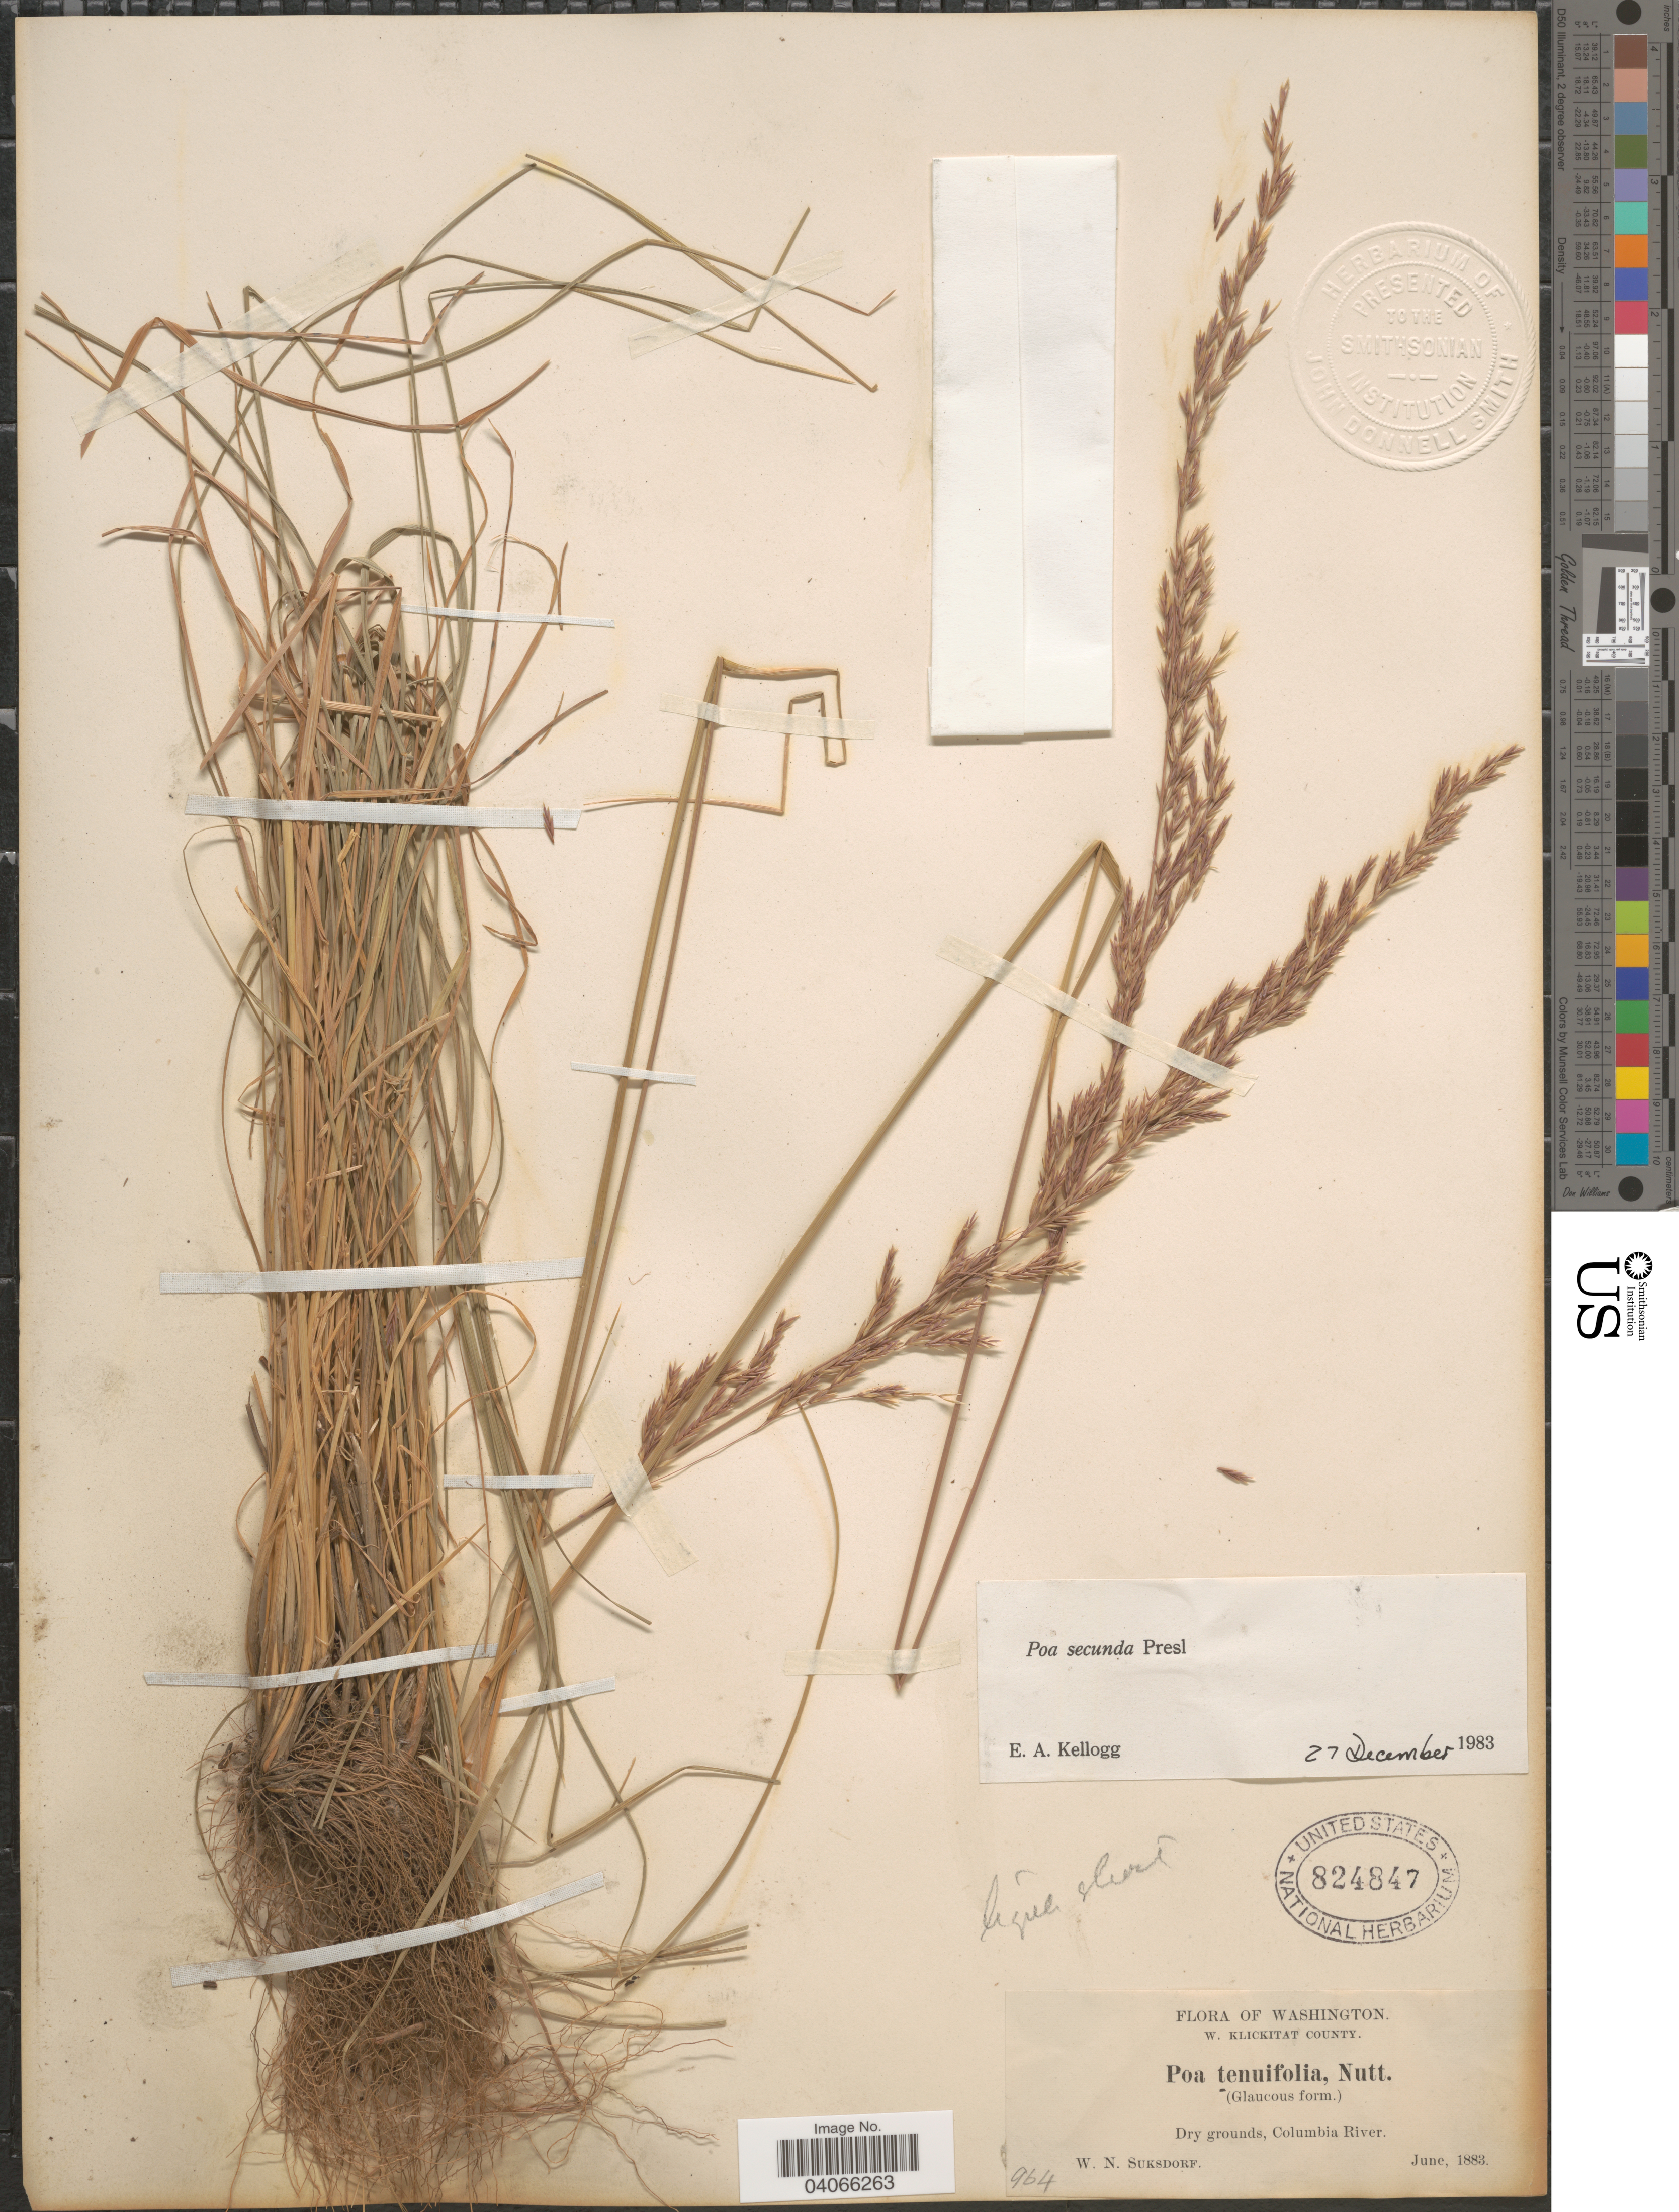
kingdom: Plantae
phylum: Tracheophyta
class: Liliopsida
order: Poales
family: Poaceae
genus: Poa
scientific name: Poa secunda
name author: J. Presl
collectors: W. N. Suksdorf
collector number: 964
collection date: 1883-06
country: United States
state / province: Washington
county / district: Klickitat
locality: W. Klickitat County. Dry grounds, Columbia River.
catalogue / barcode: US 824847